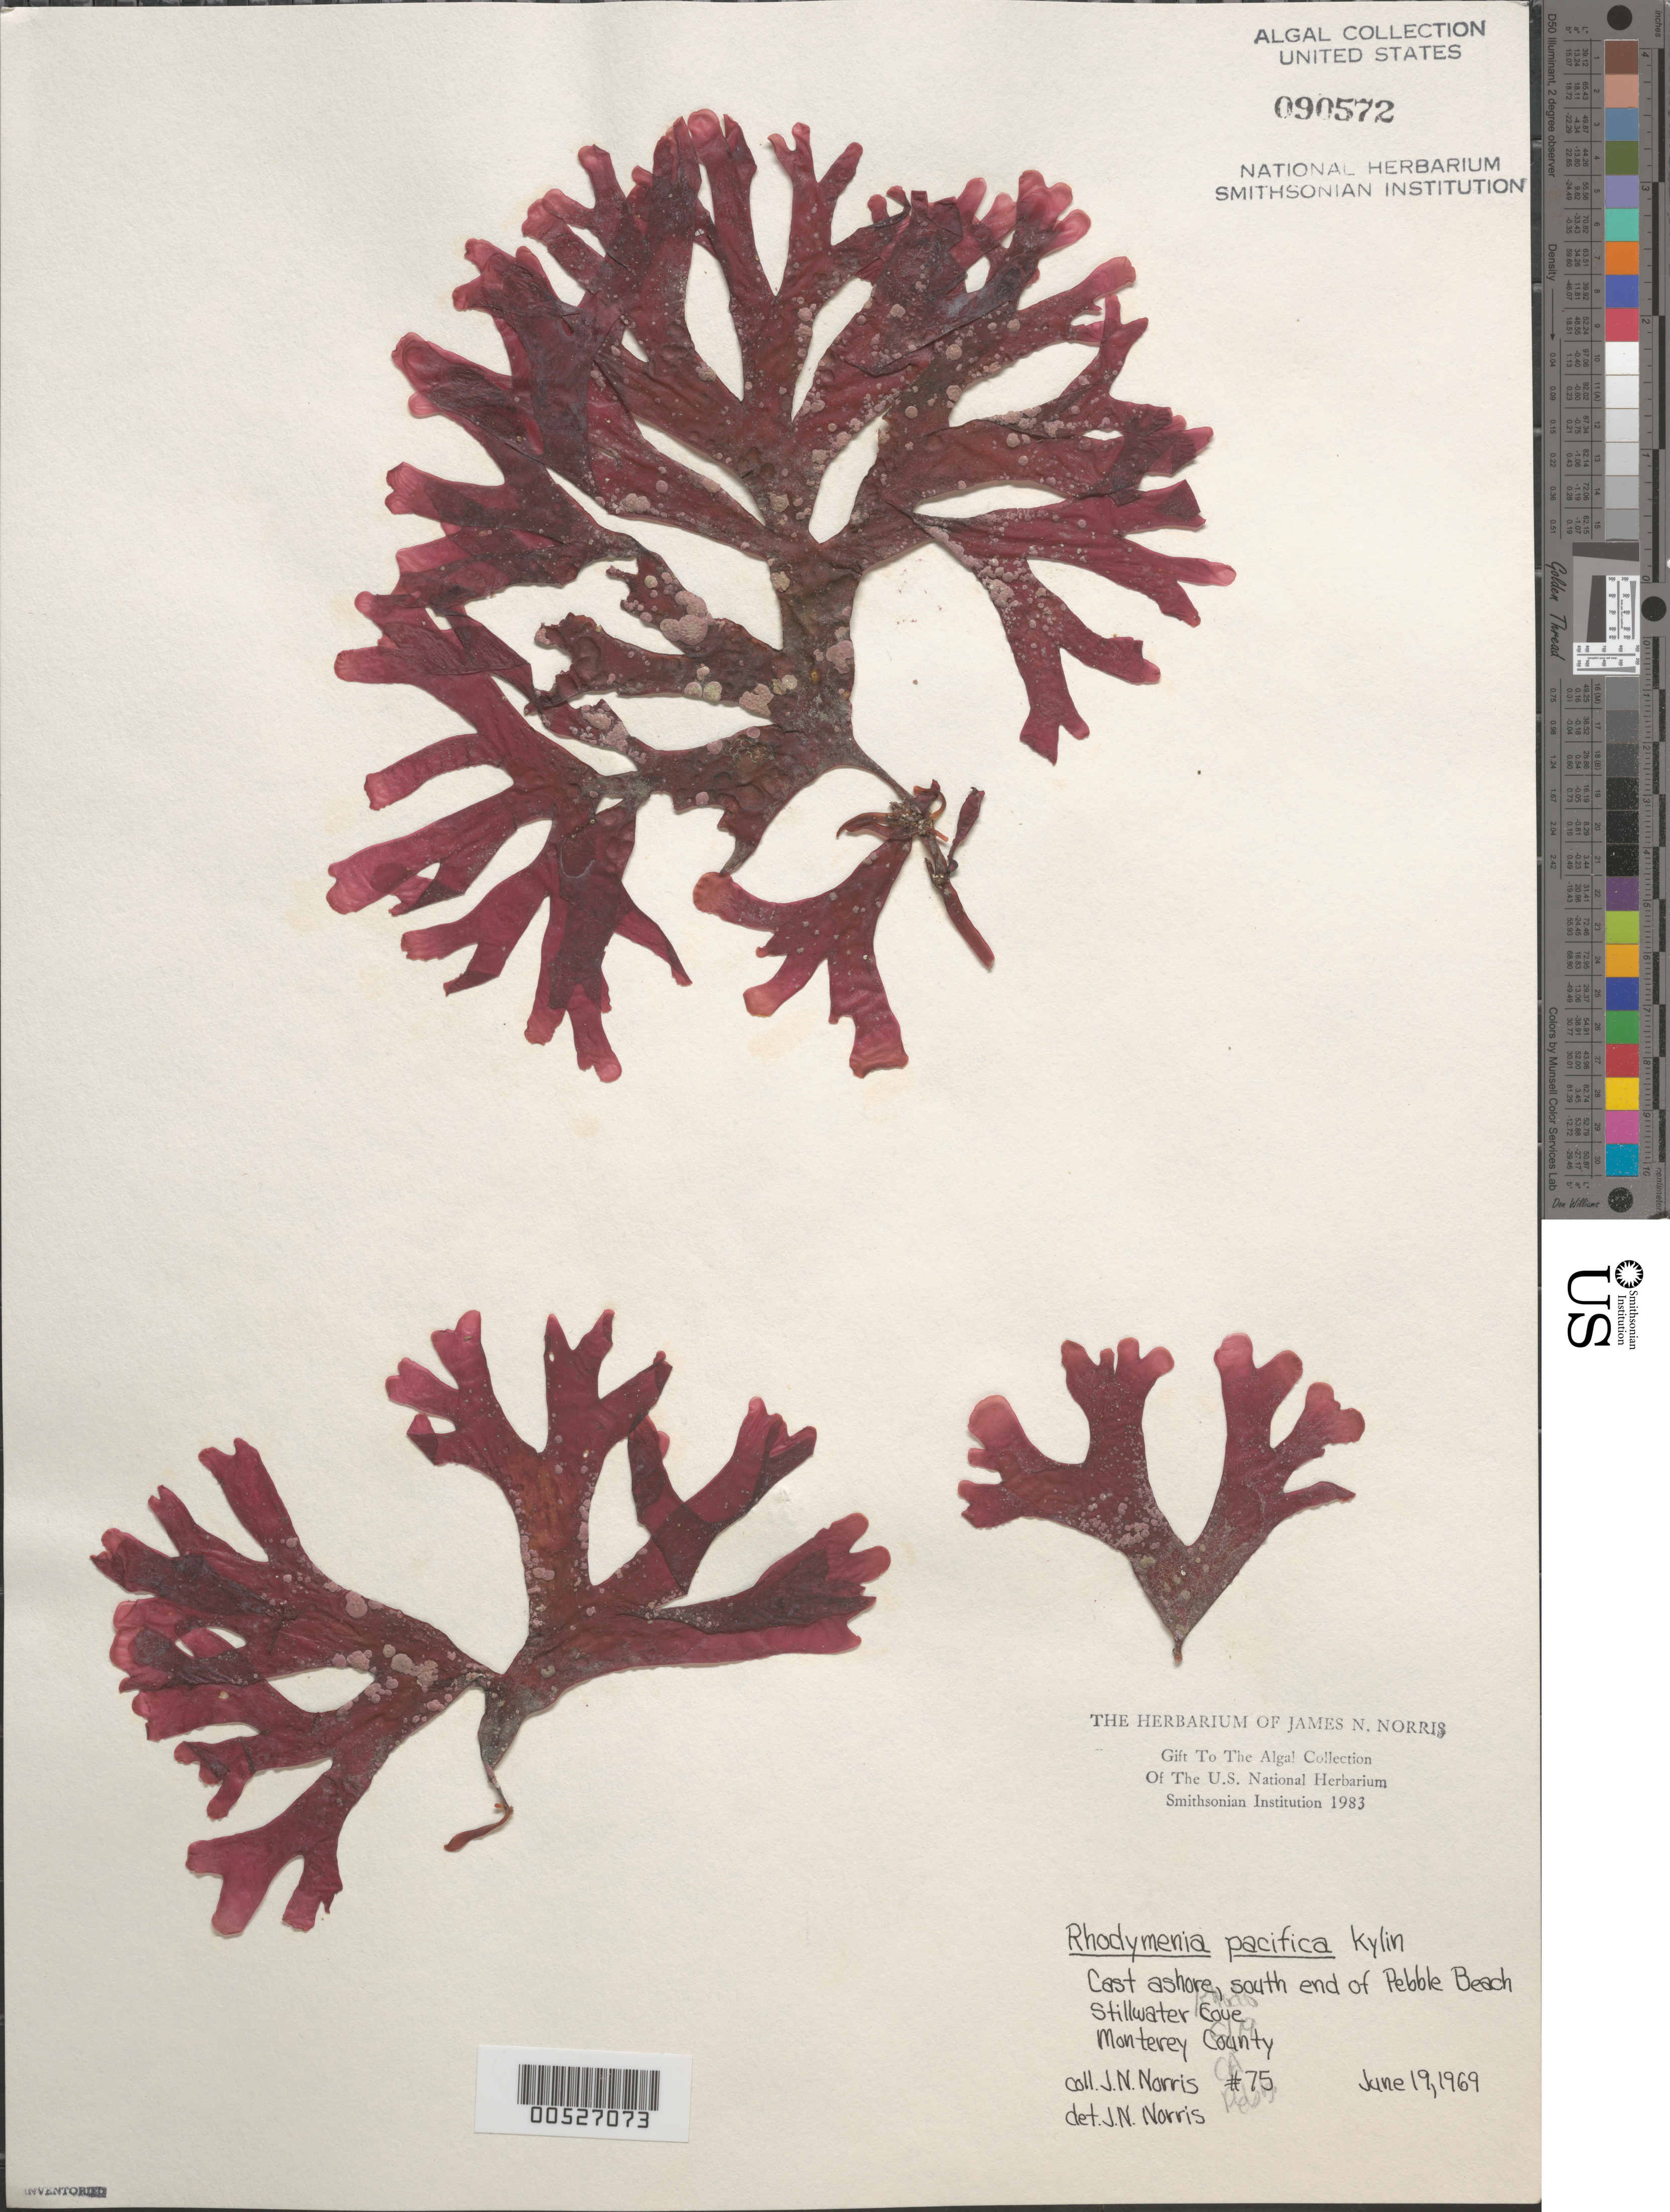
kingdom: Plantae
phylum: Rhodophyta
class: Florideophyceae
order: Rhodymeniales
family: Rhodymeniaceae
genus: Rhodymenia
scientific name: Rhodymenia pacifica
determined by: Norris, James N.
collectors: J. N. Norris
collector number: JN-75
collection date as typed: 19 Jun 1969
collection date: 1969-06-19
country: United States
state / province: California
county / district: Monterey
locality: Stillwater Cove, Pebble Beach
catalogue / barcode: US 90572